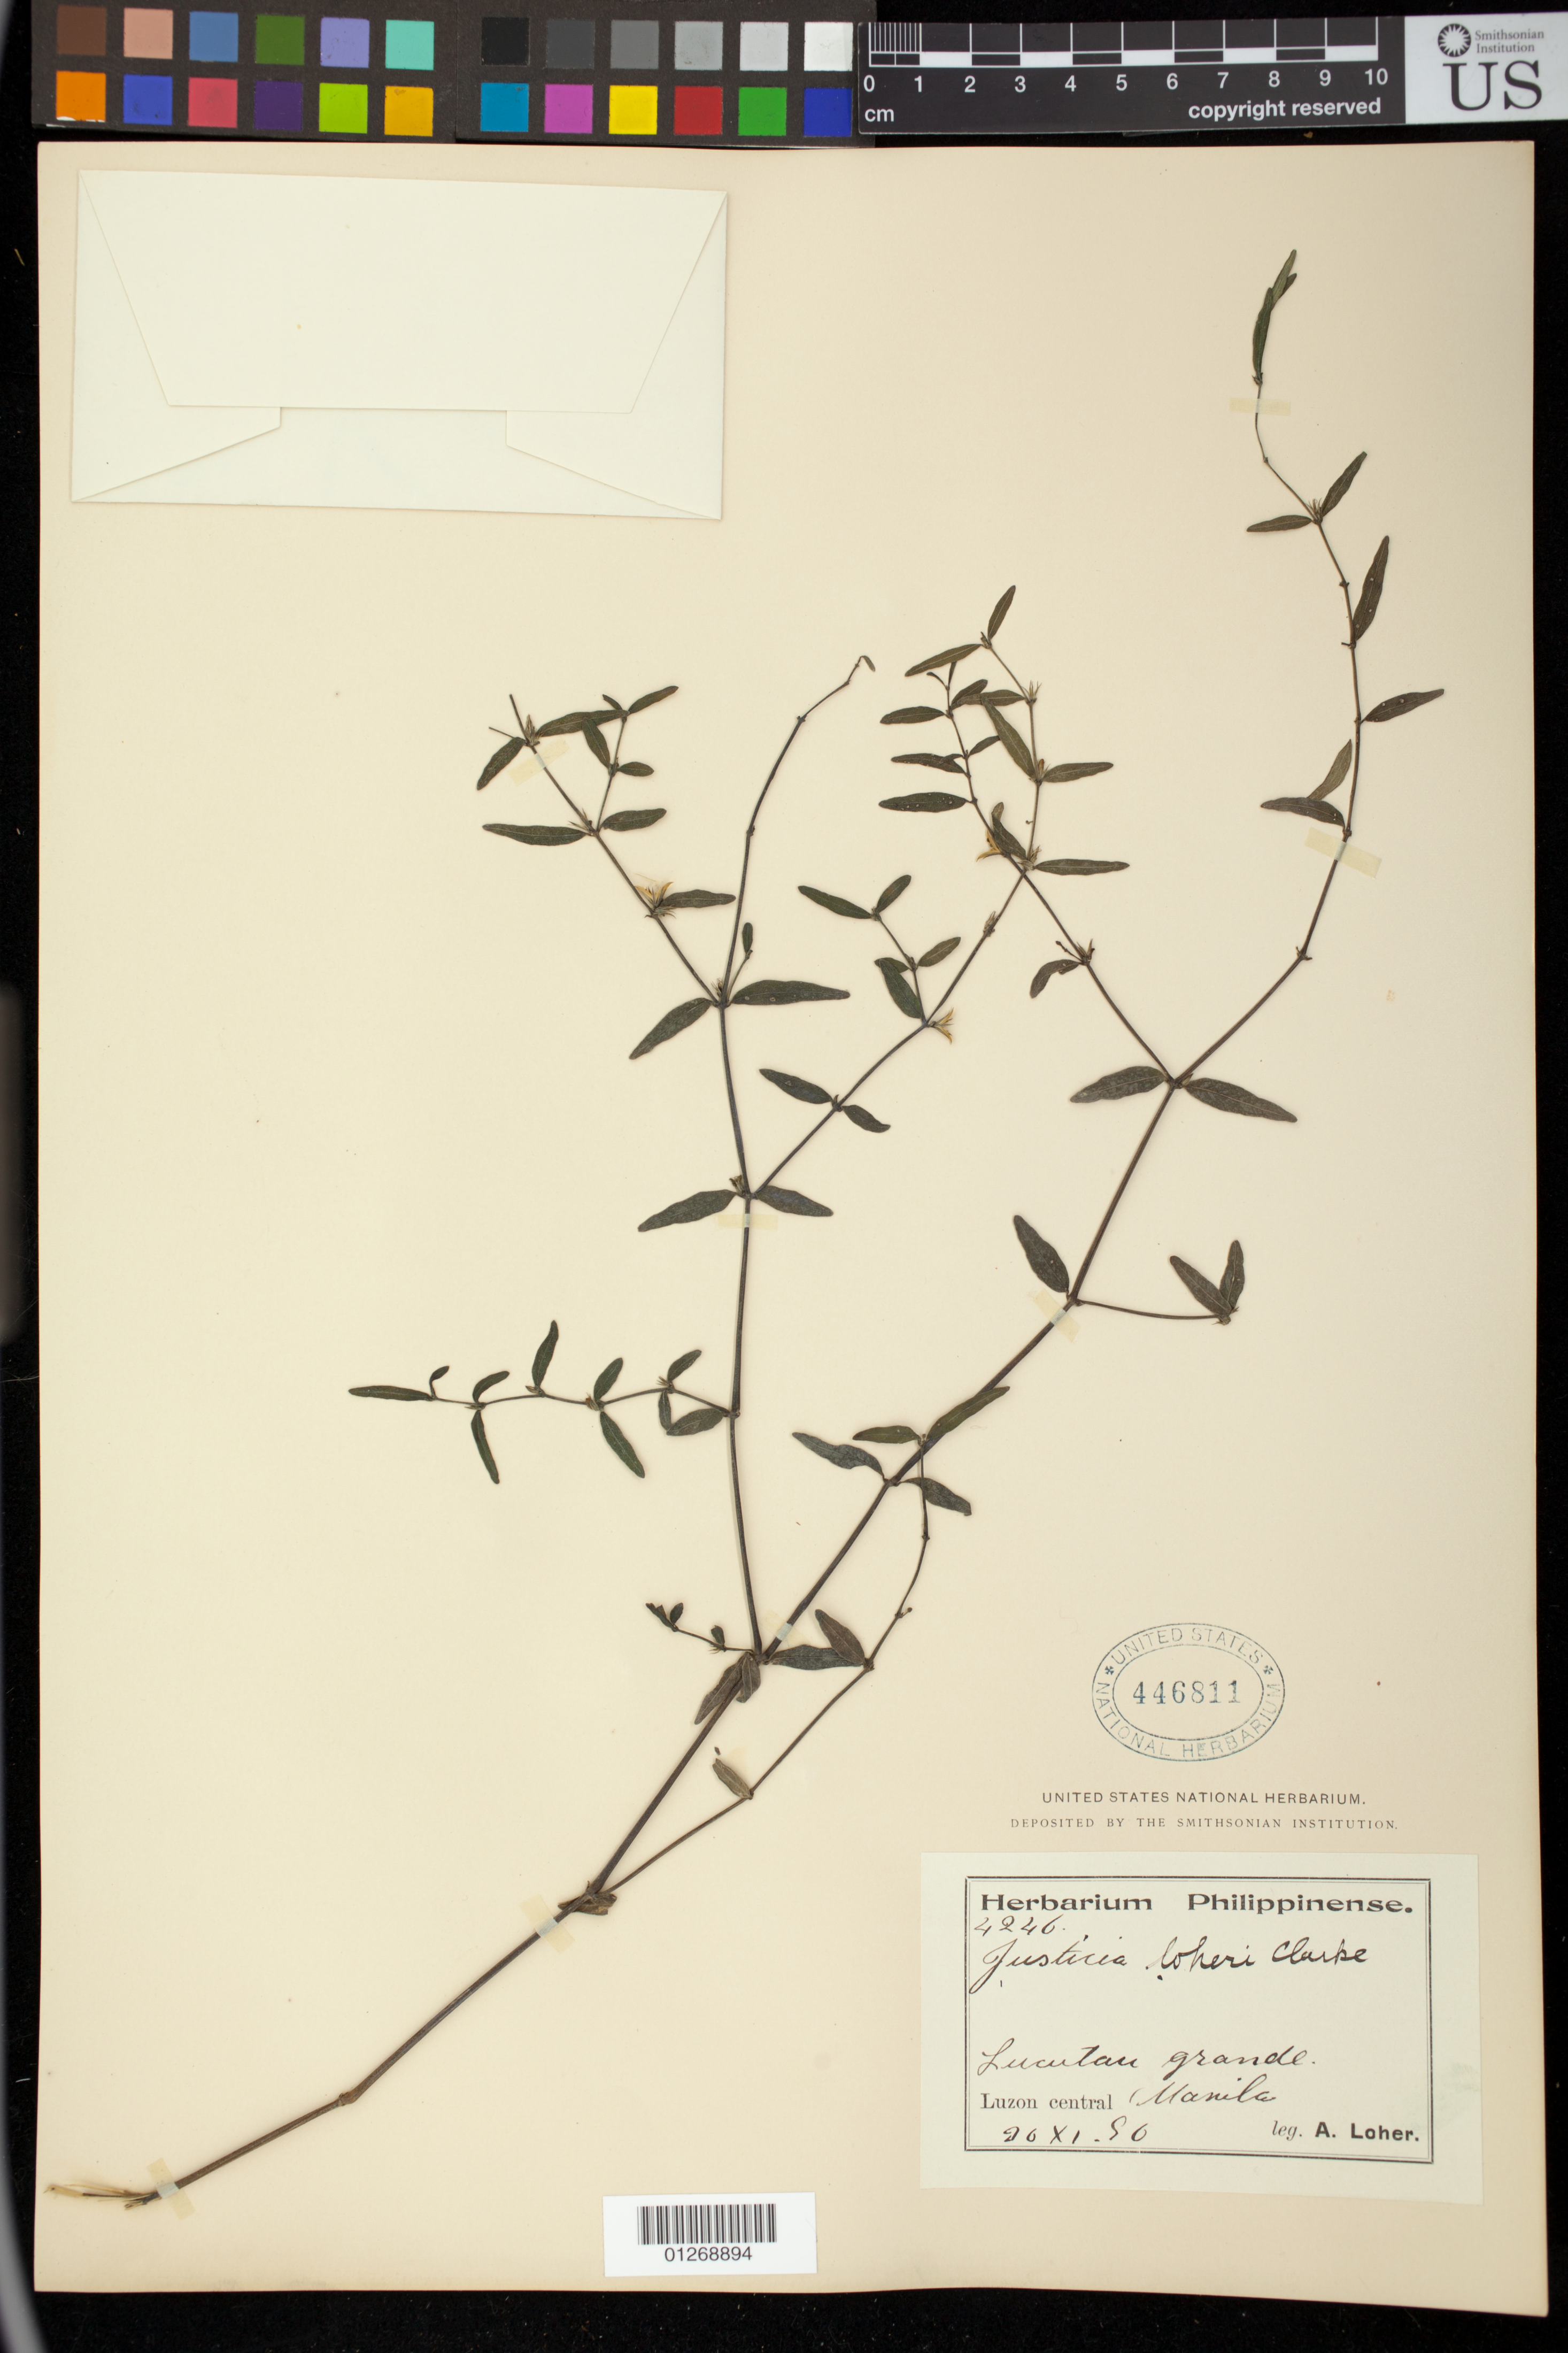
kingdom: Plantae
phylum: Tracheophyta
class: Magnoliopsida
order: Lamiales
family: Acanthaceae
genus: Justicia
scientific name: Justicia loheri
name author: C.B. Clarke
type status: Isosyntype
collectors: A. Loher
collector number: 4246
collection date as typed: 30 XI 90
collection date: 1890-11-30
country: Philippines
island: Luzon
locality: Lucatan grande. Luzon Central, Manila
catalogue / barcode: US 446811